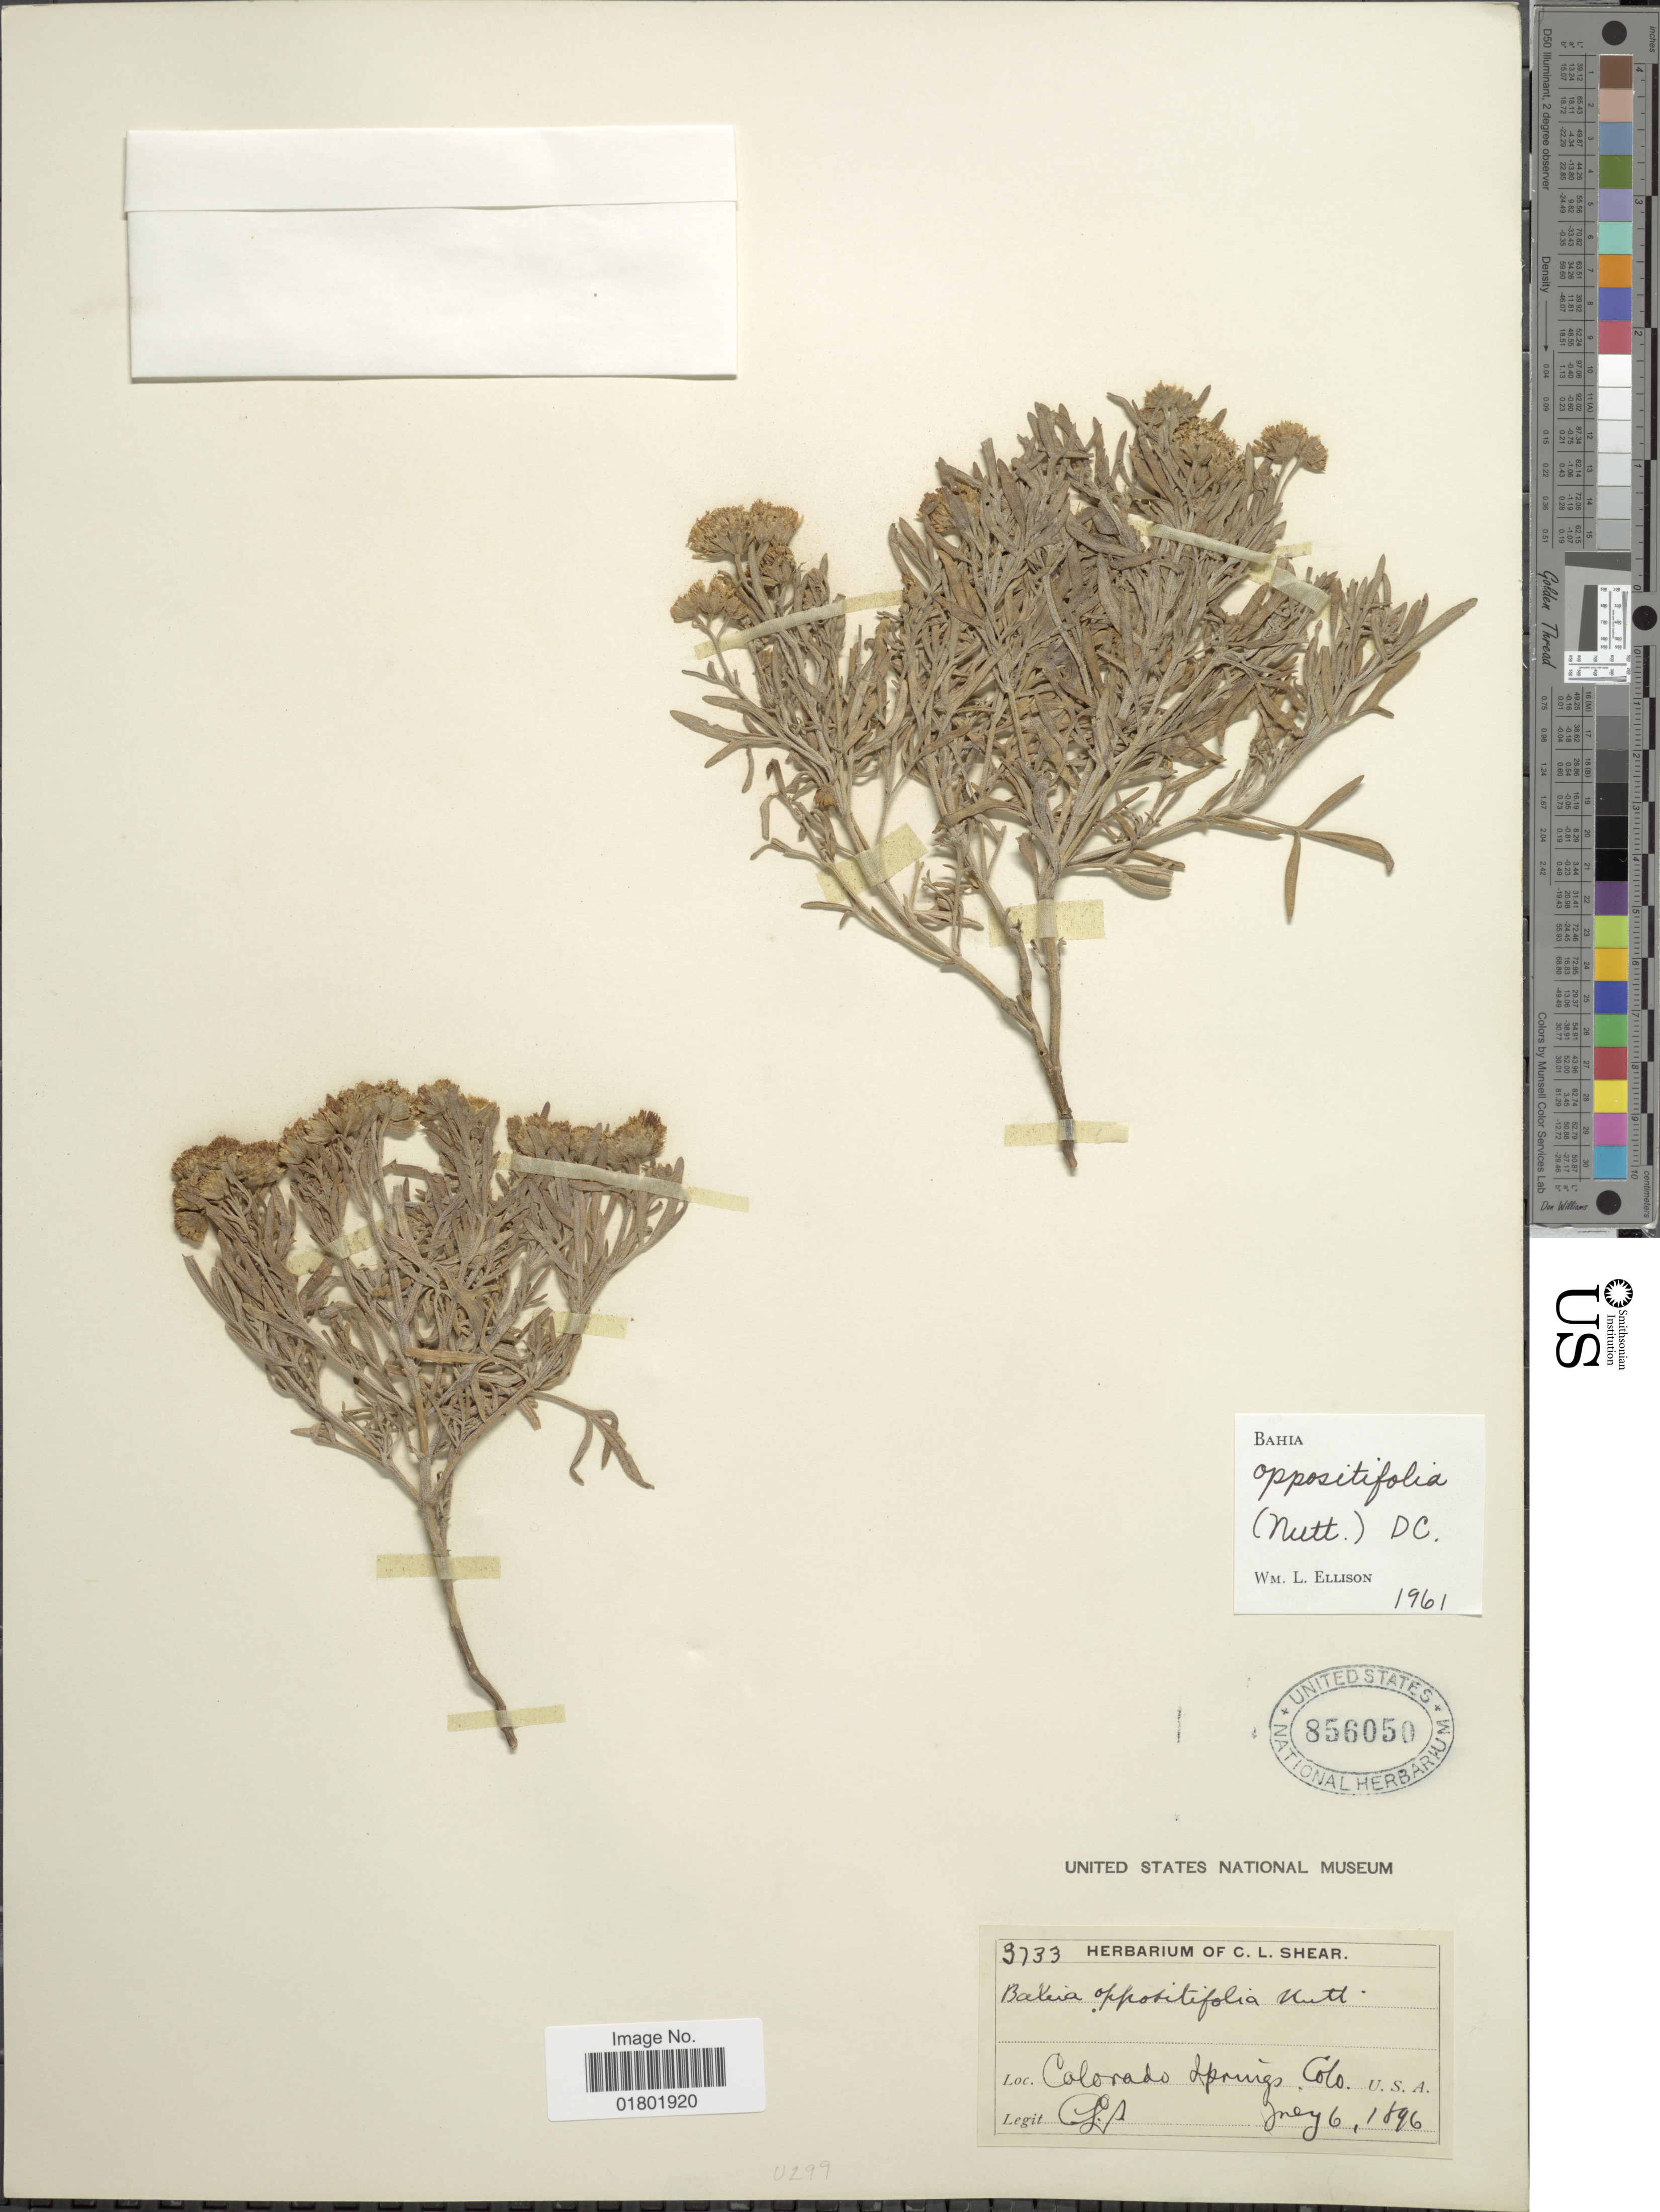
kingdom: Plantae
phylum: Tracheophyta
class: Magnoliopsida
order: Asterales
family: Asteraceae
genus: Bahia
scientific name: Bahia oppositifolia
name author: Nutt.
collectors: C. L. Shear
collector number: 3733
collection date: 1896-07-06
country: United States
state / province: Colorado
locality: Colorado Springs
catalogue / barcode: US 856050